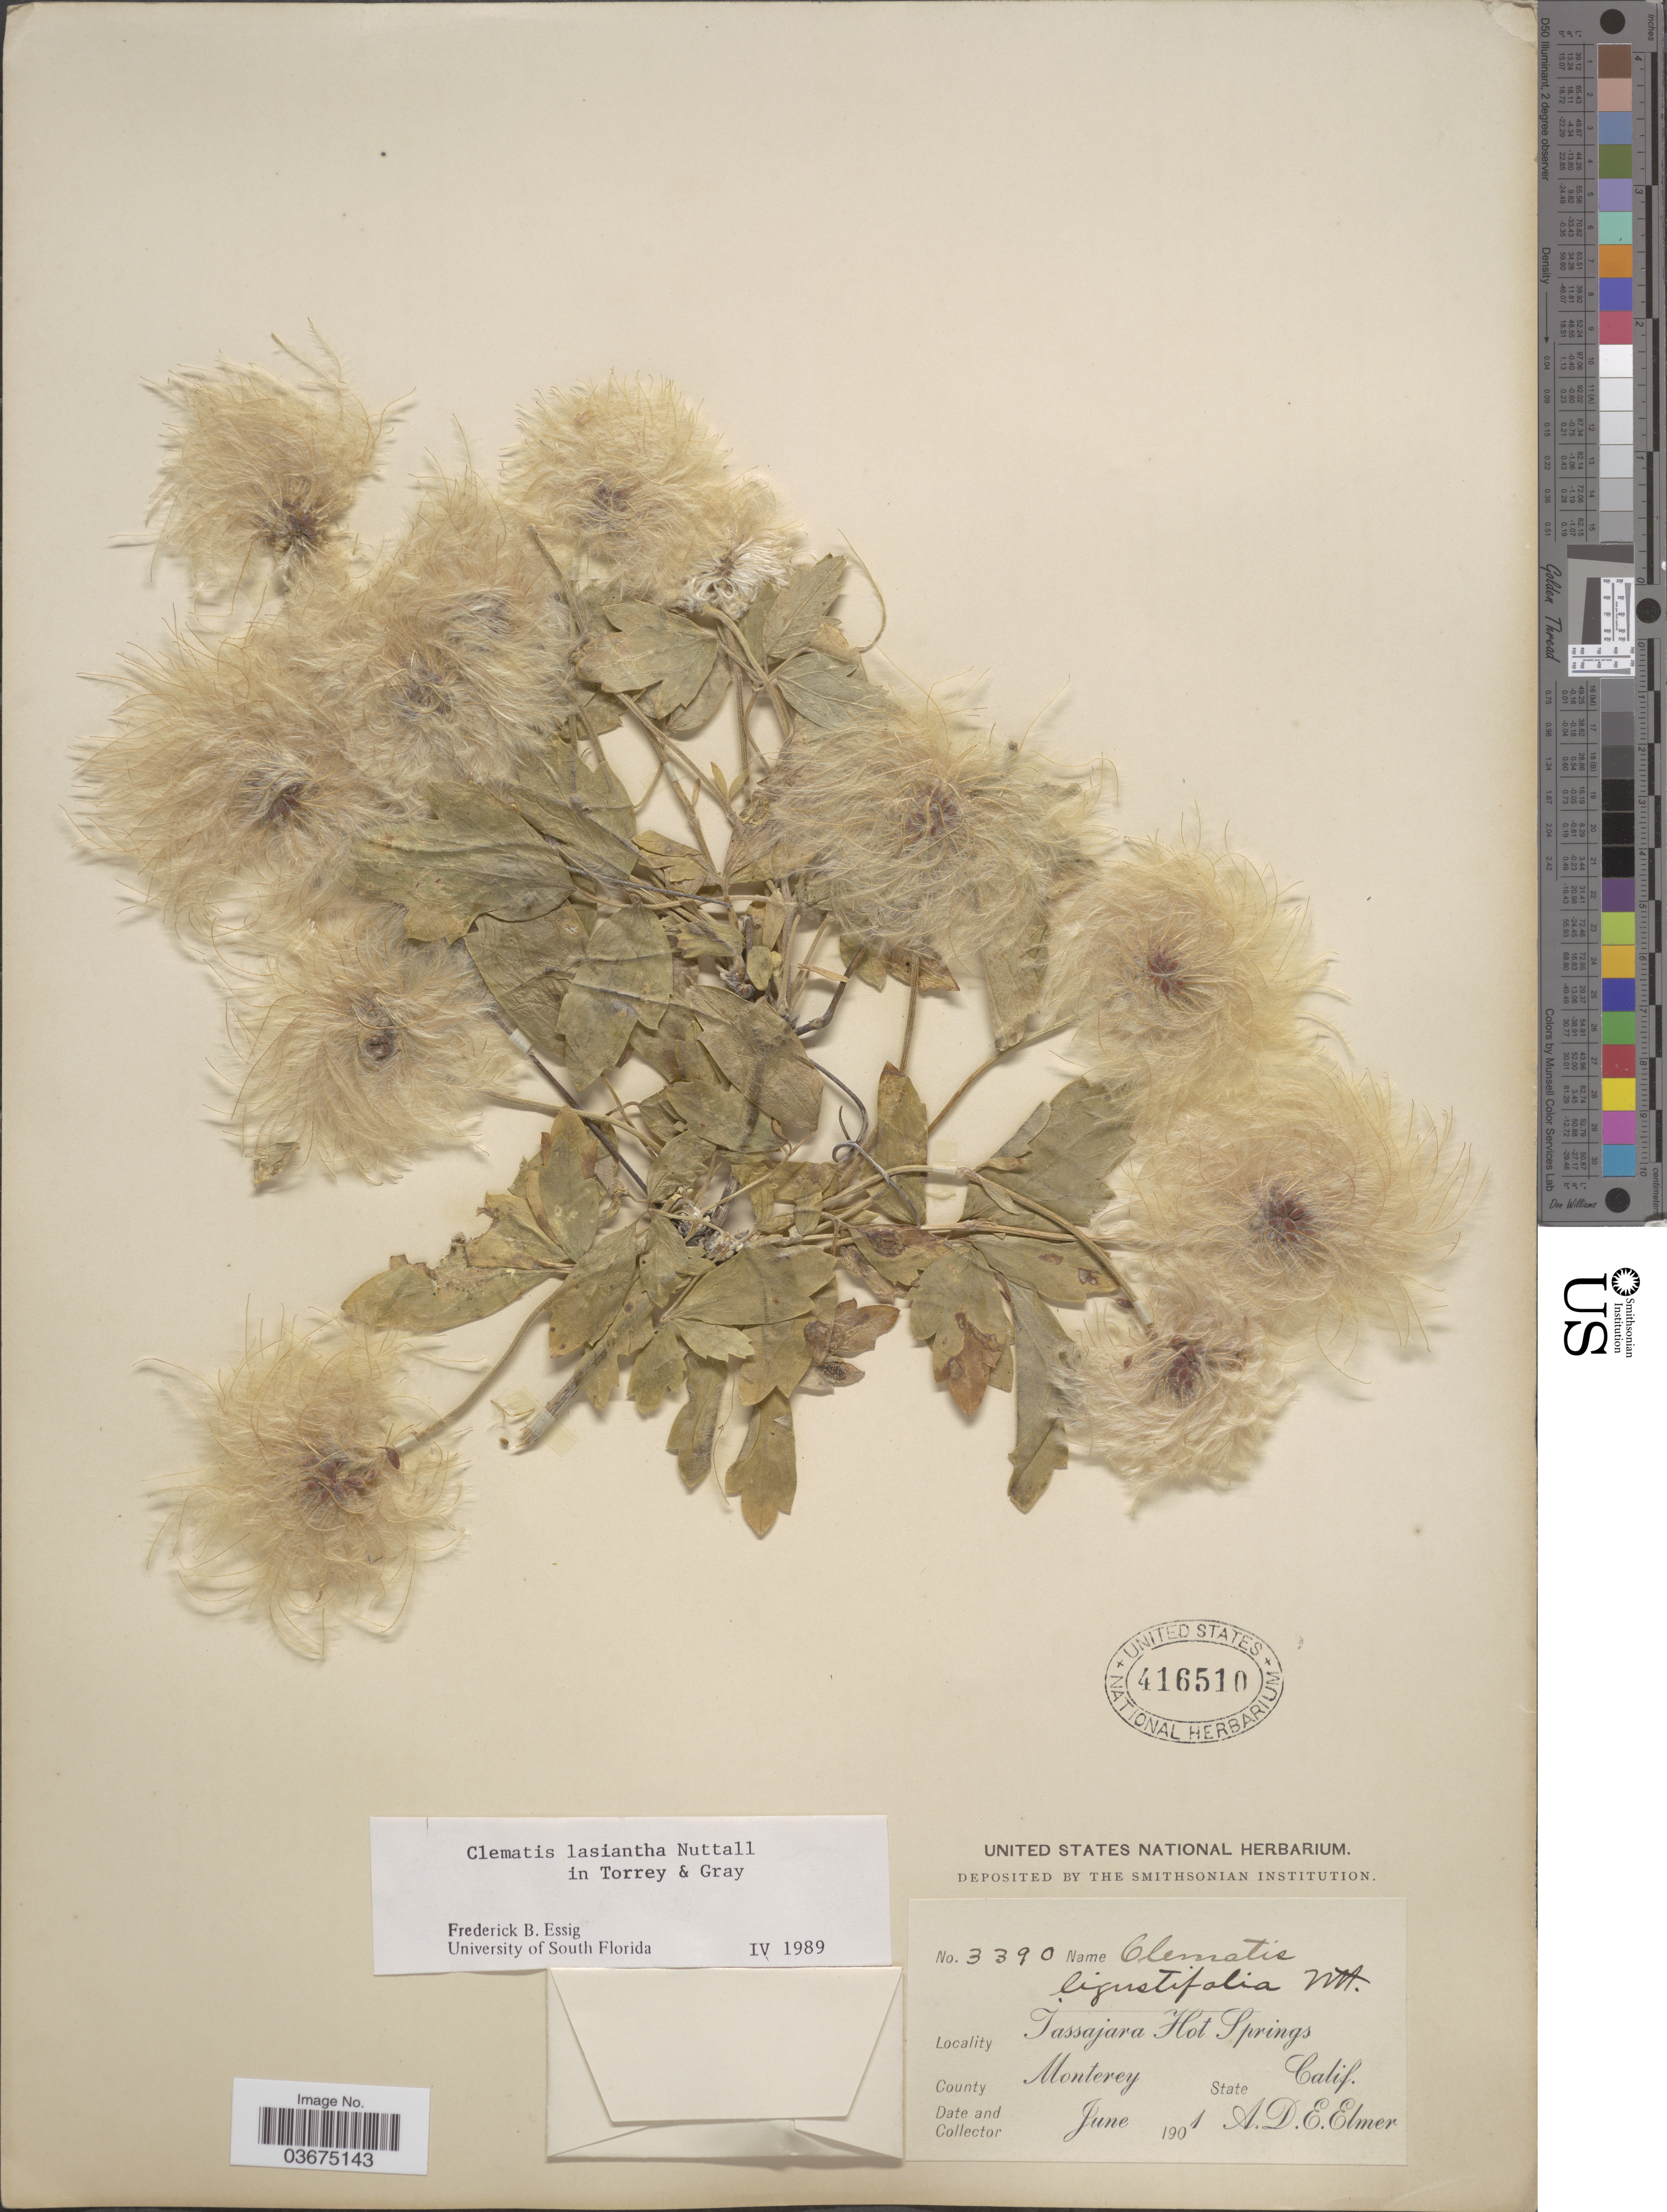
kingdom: Plantae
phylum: Tracheophyta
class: Magnoliopsida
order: Ranunculales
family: Ranunculaceae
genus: Clematis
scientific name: Clematis lasiantha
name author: Nutt.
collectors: A. D. E. Elmer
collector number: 3390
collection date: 1901-06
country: United States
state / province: California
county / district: Monterey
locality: Tassajara Hot Springs. County Monterey.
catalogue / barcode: US 416510